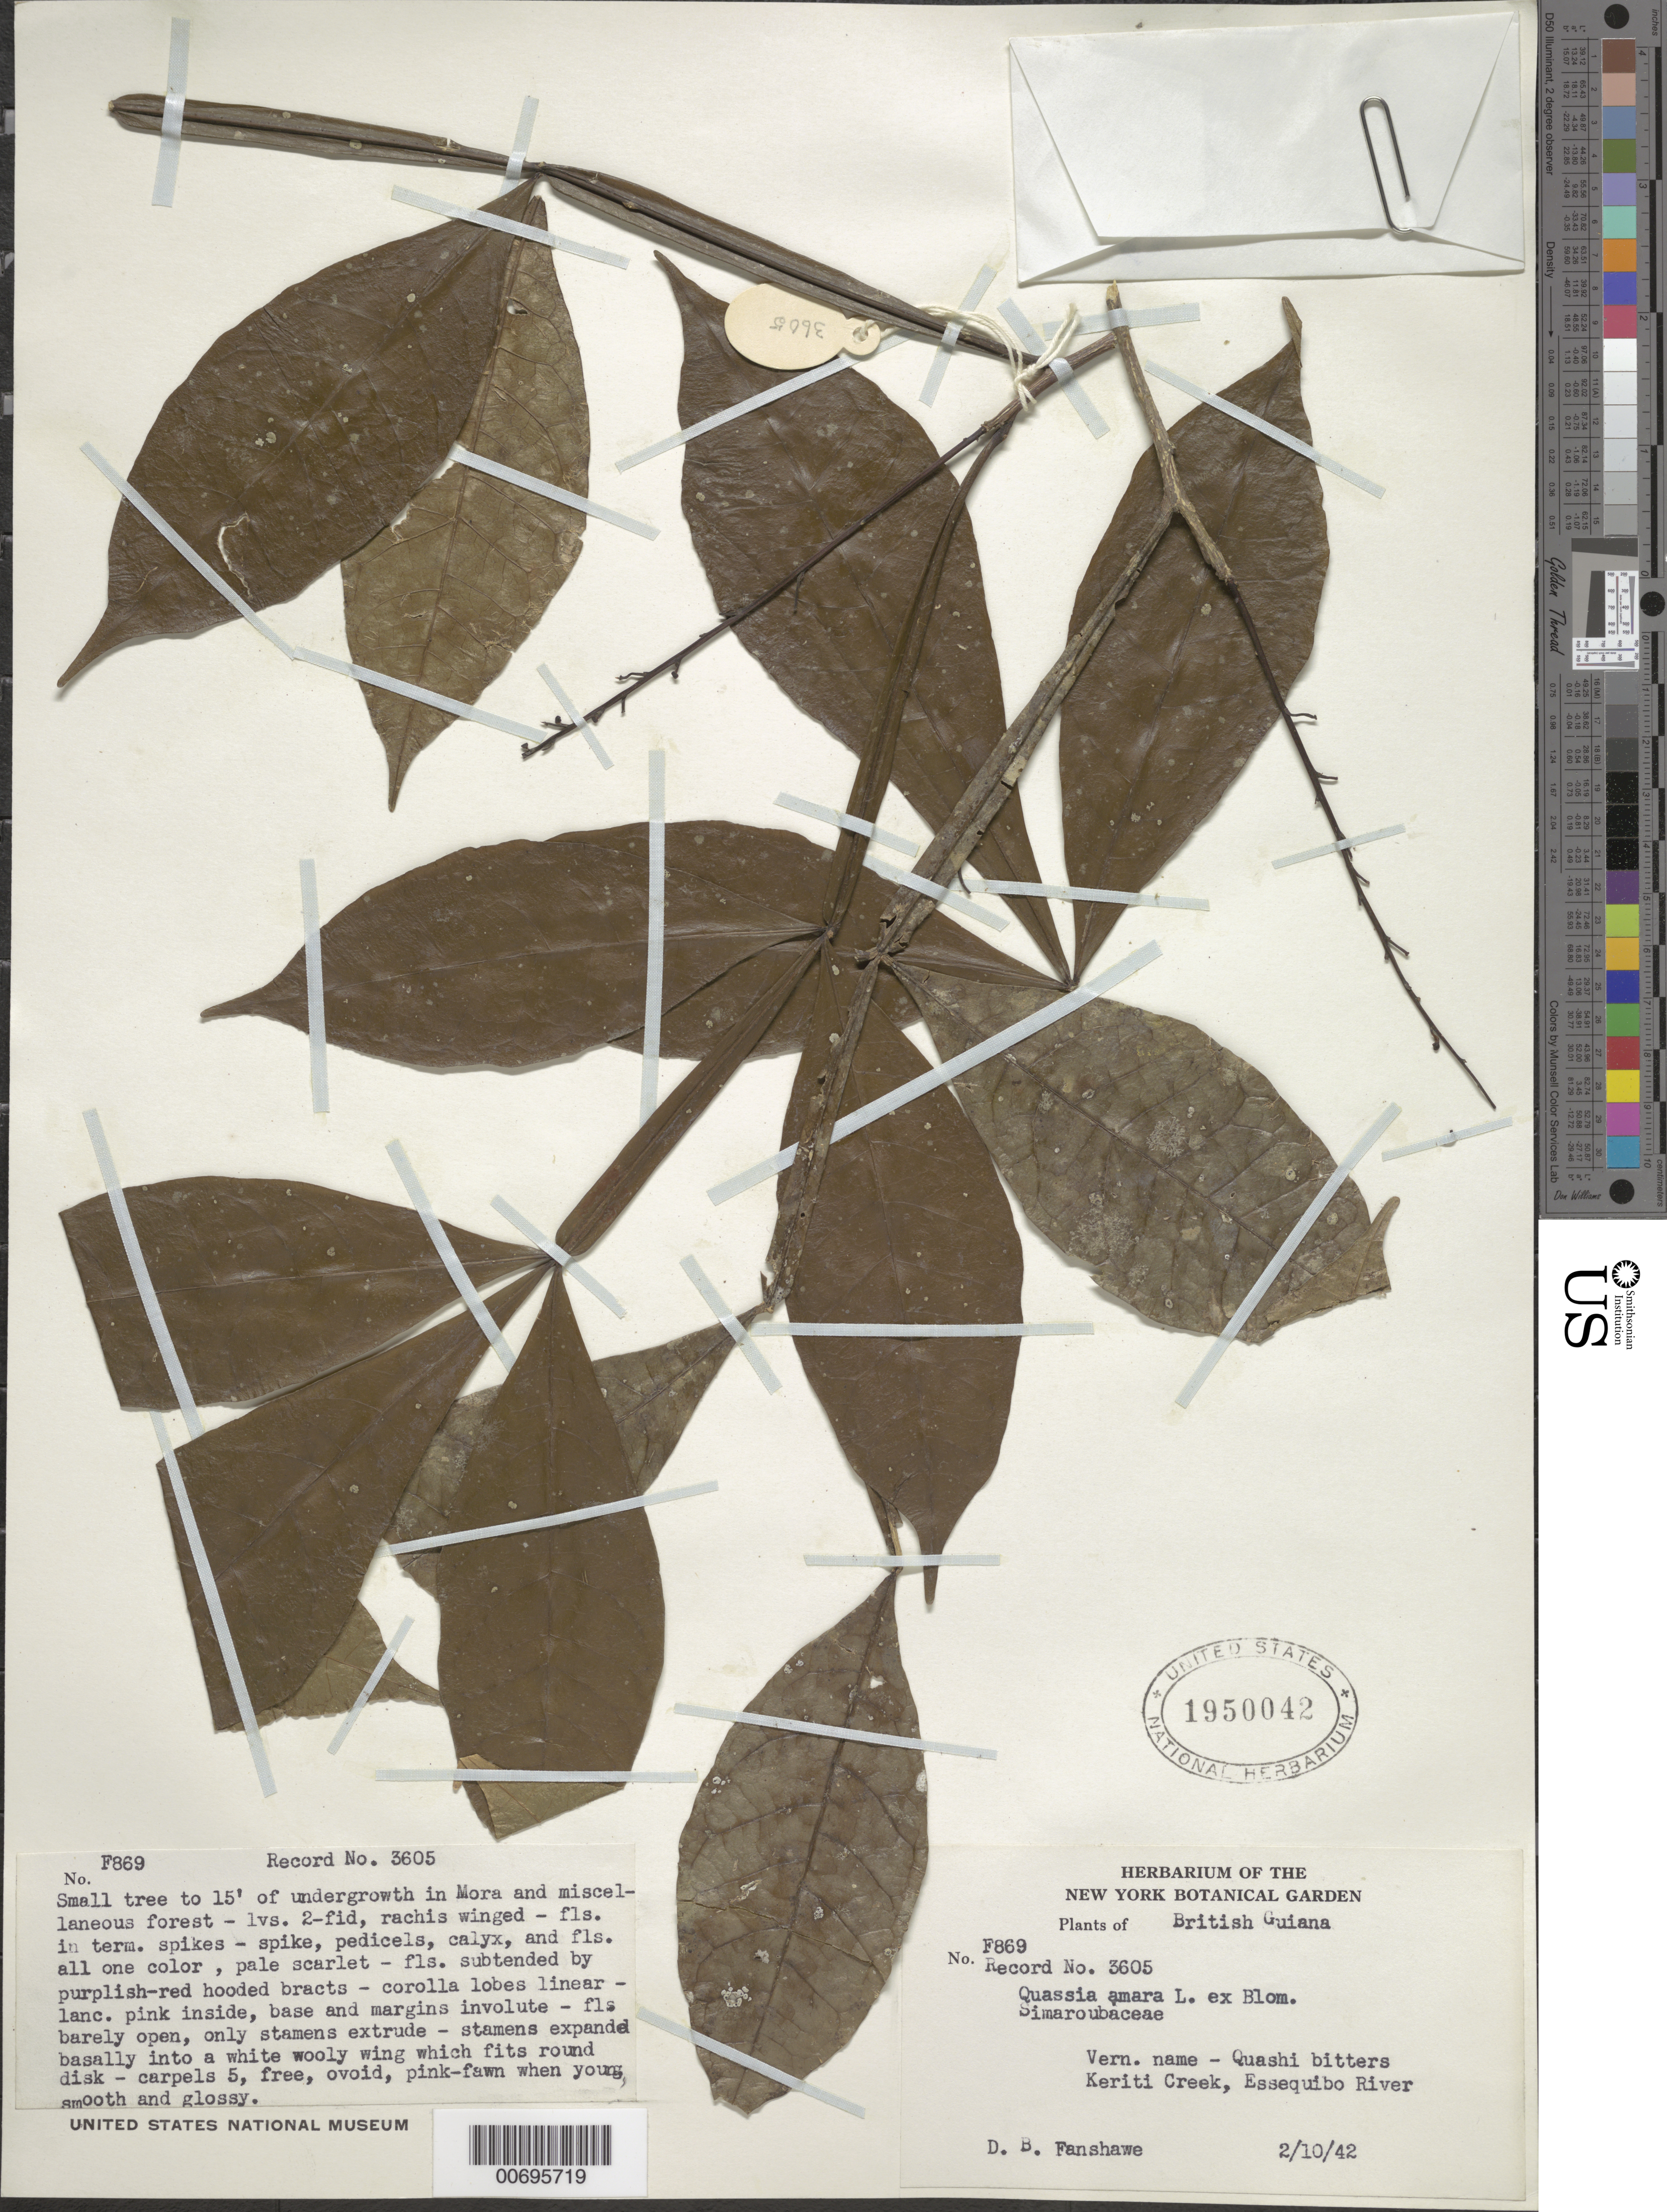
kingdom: Plantae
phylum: Tracheophyta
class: Magnoliopsida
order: Sapindales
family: Simaroubaceae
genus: Quassia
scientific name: Quassia amara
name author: L.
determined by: Morton, C. V.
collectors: D. B. Fanshawe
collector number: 3605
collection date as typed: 2-Oct-42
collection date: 1942-10-02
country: Guyana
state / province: Cuyuni-Mazaruni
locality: Essequibo R., Keriti Creek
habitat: Undergrowth in Mora and miscellaneous forest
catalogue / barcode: US 1950042